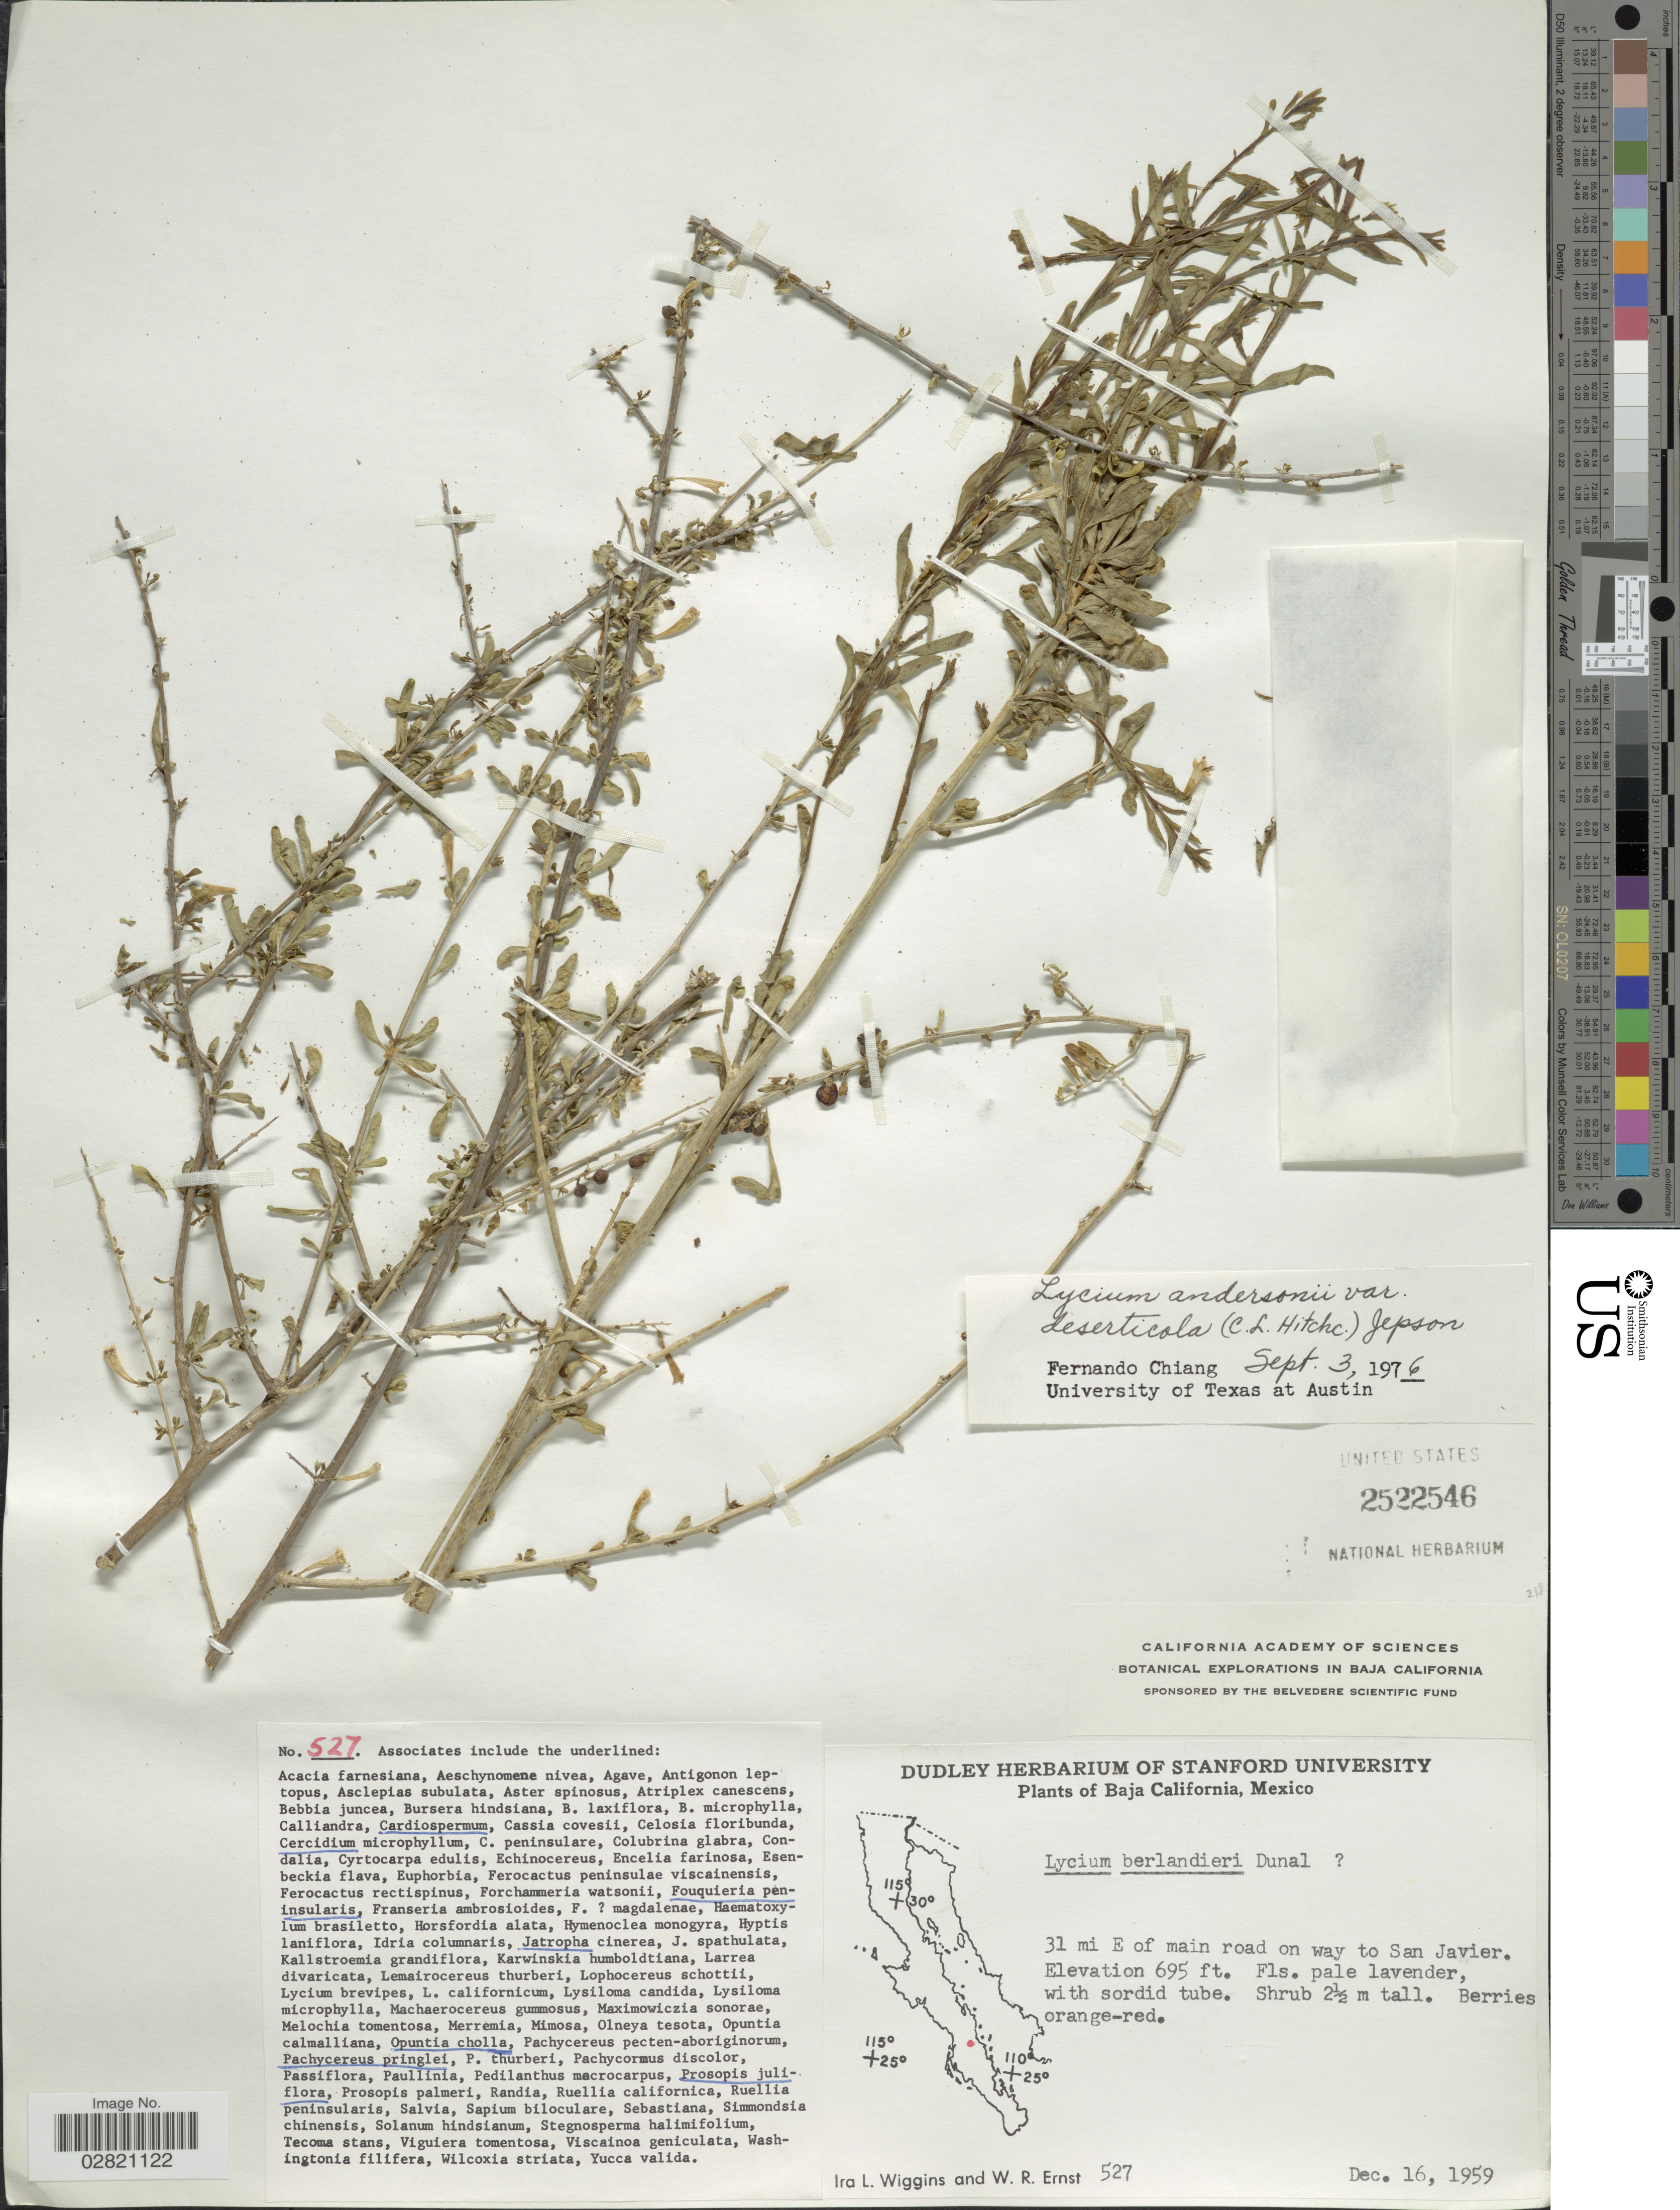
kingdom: Plantae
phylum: Tracheophyta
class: Magnoliopsida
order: Solanales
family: Solanaceae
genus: Lycium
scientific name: Lycium andersonii var. deserticola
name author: (C.L. Hitchc.) Jeps.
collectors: I. L. Wiggins & W. R. Ernst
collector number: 527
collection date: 1959-12-16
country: Mexico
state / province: Baja California Sur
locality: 31 mi E of main road on way to San Javier.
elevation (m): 212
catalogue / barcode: US 2522546